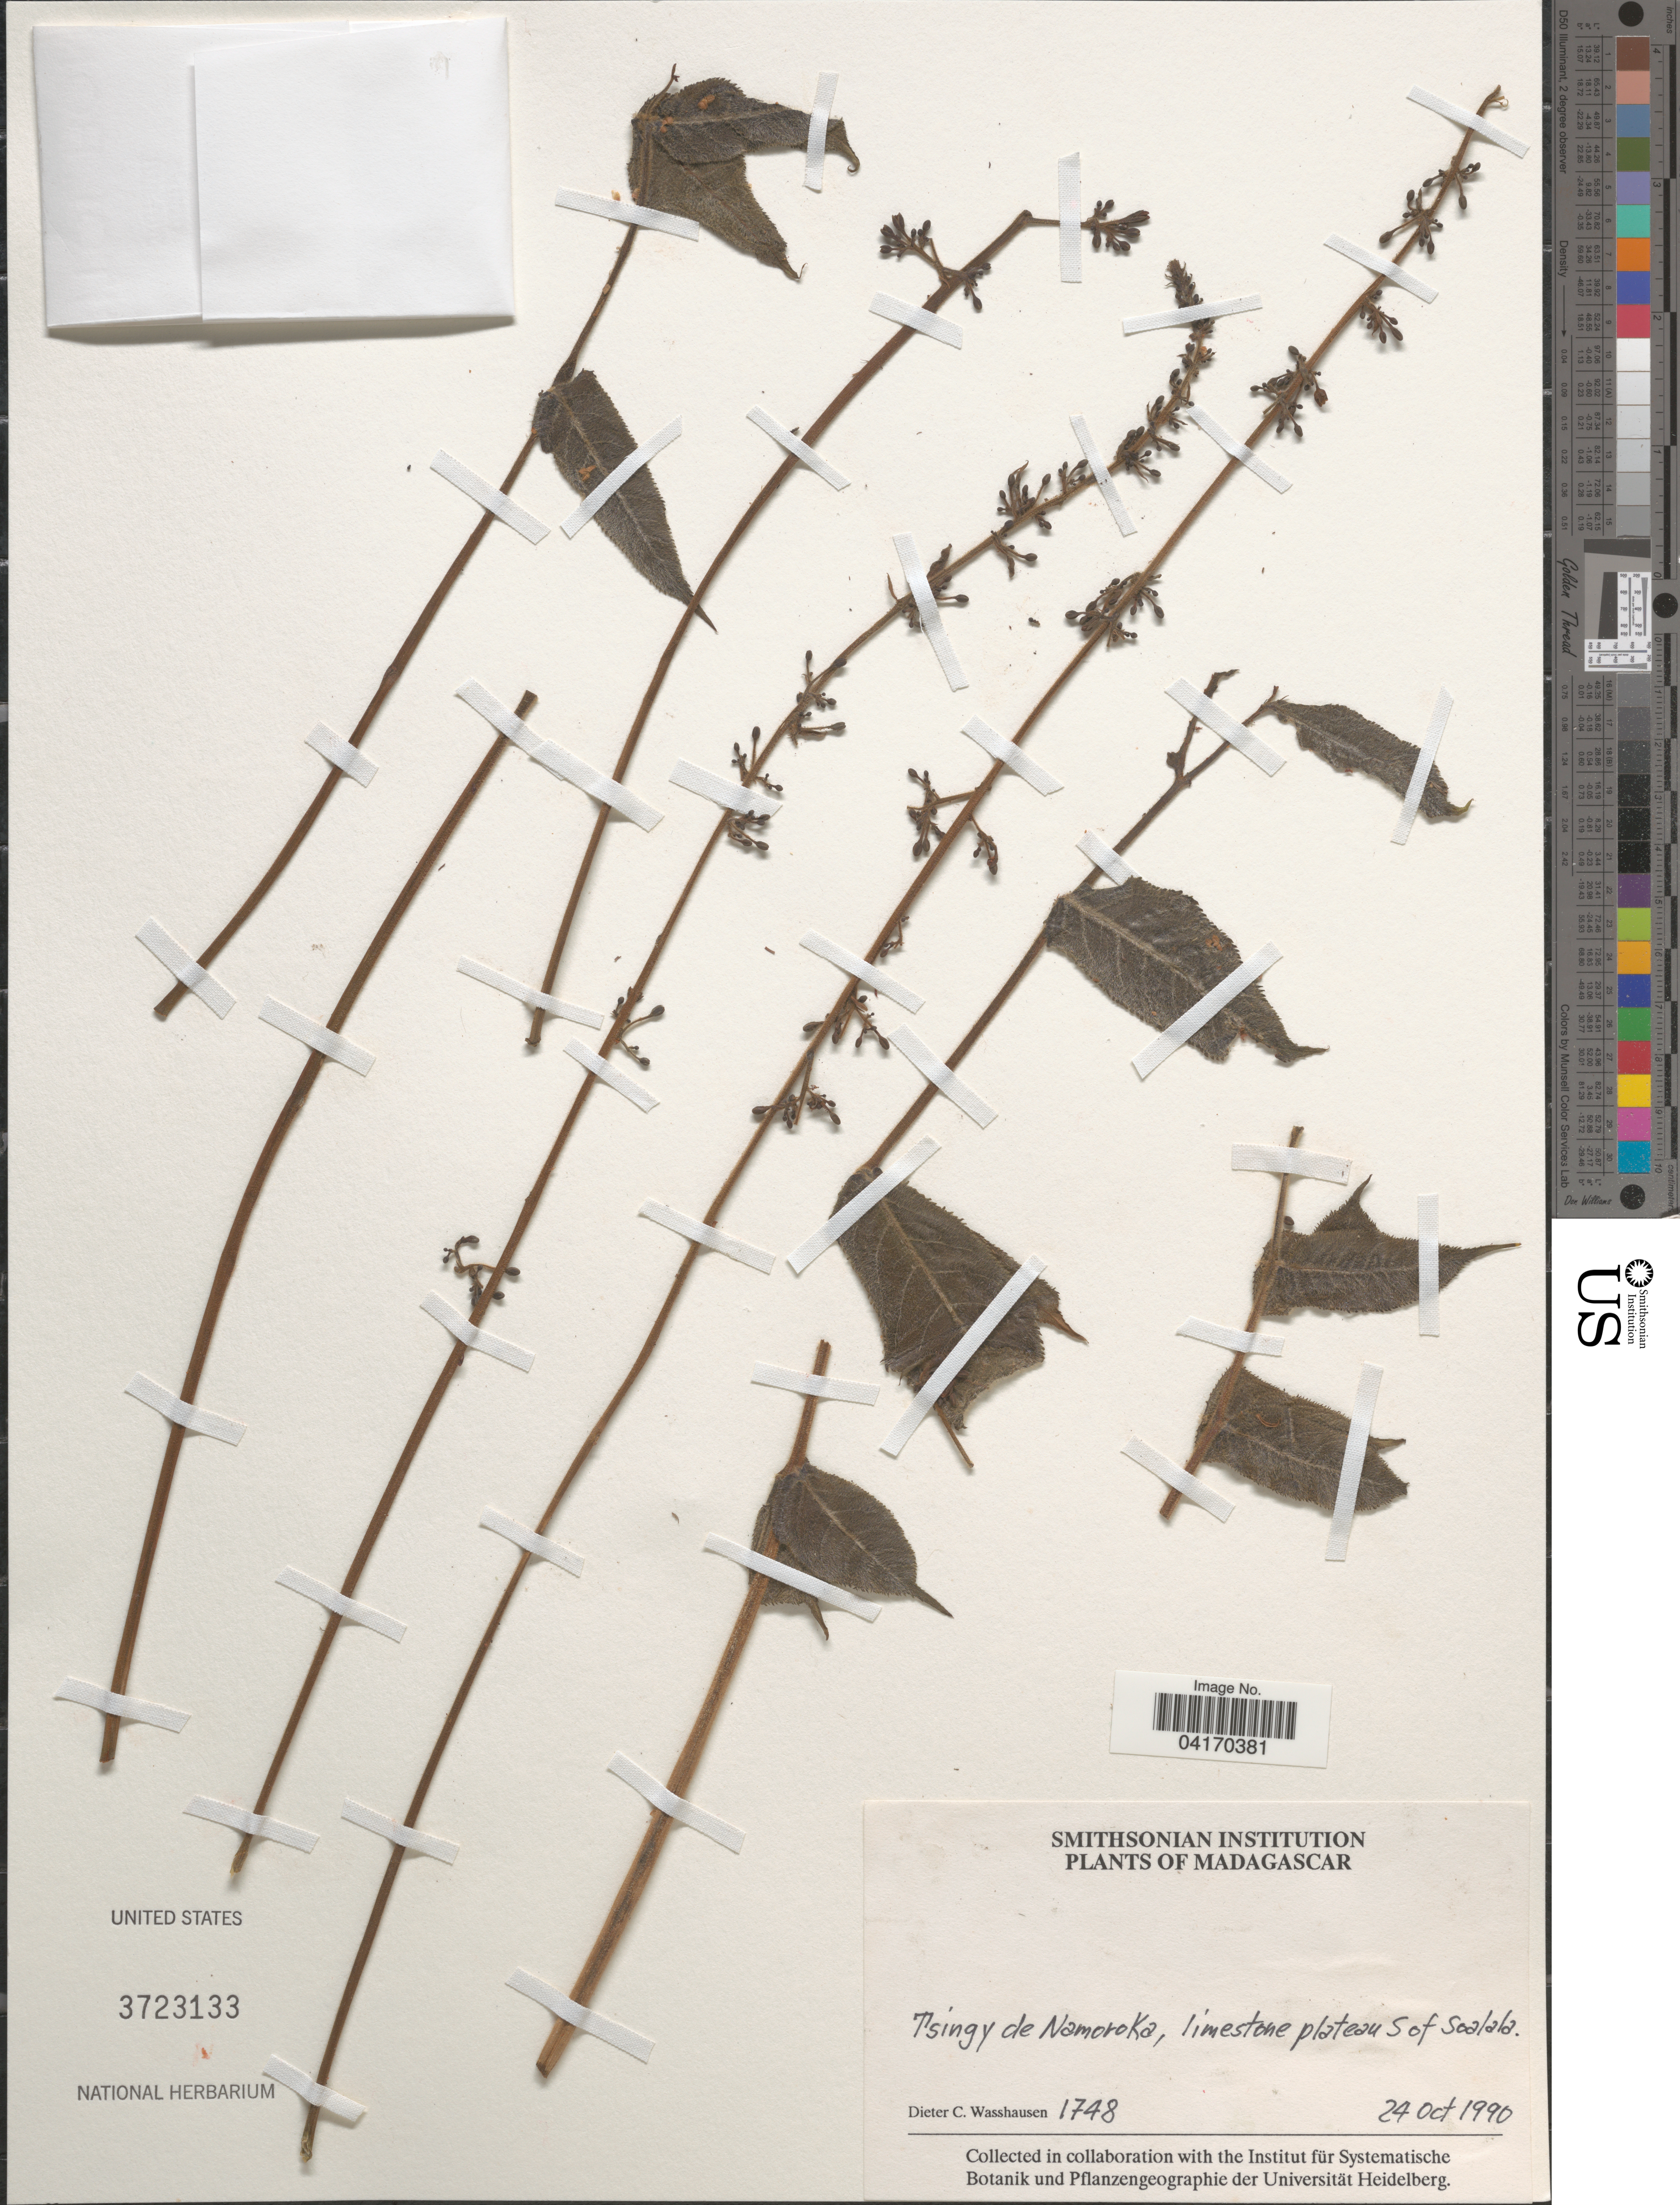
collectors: D. C. Wasshausen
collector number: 1748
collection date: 1990-10-24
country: Madagascar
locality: Tsingy de Namoroka, limestone plateau S of Soalala.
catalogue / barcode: US 3723133